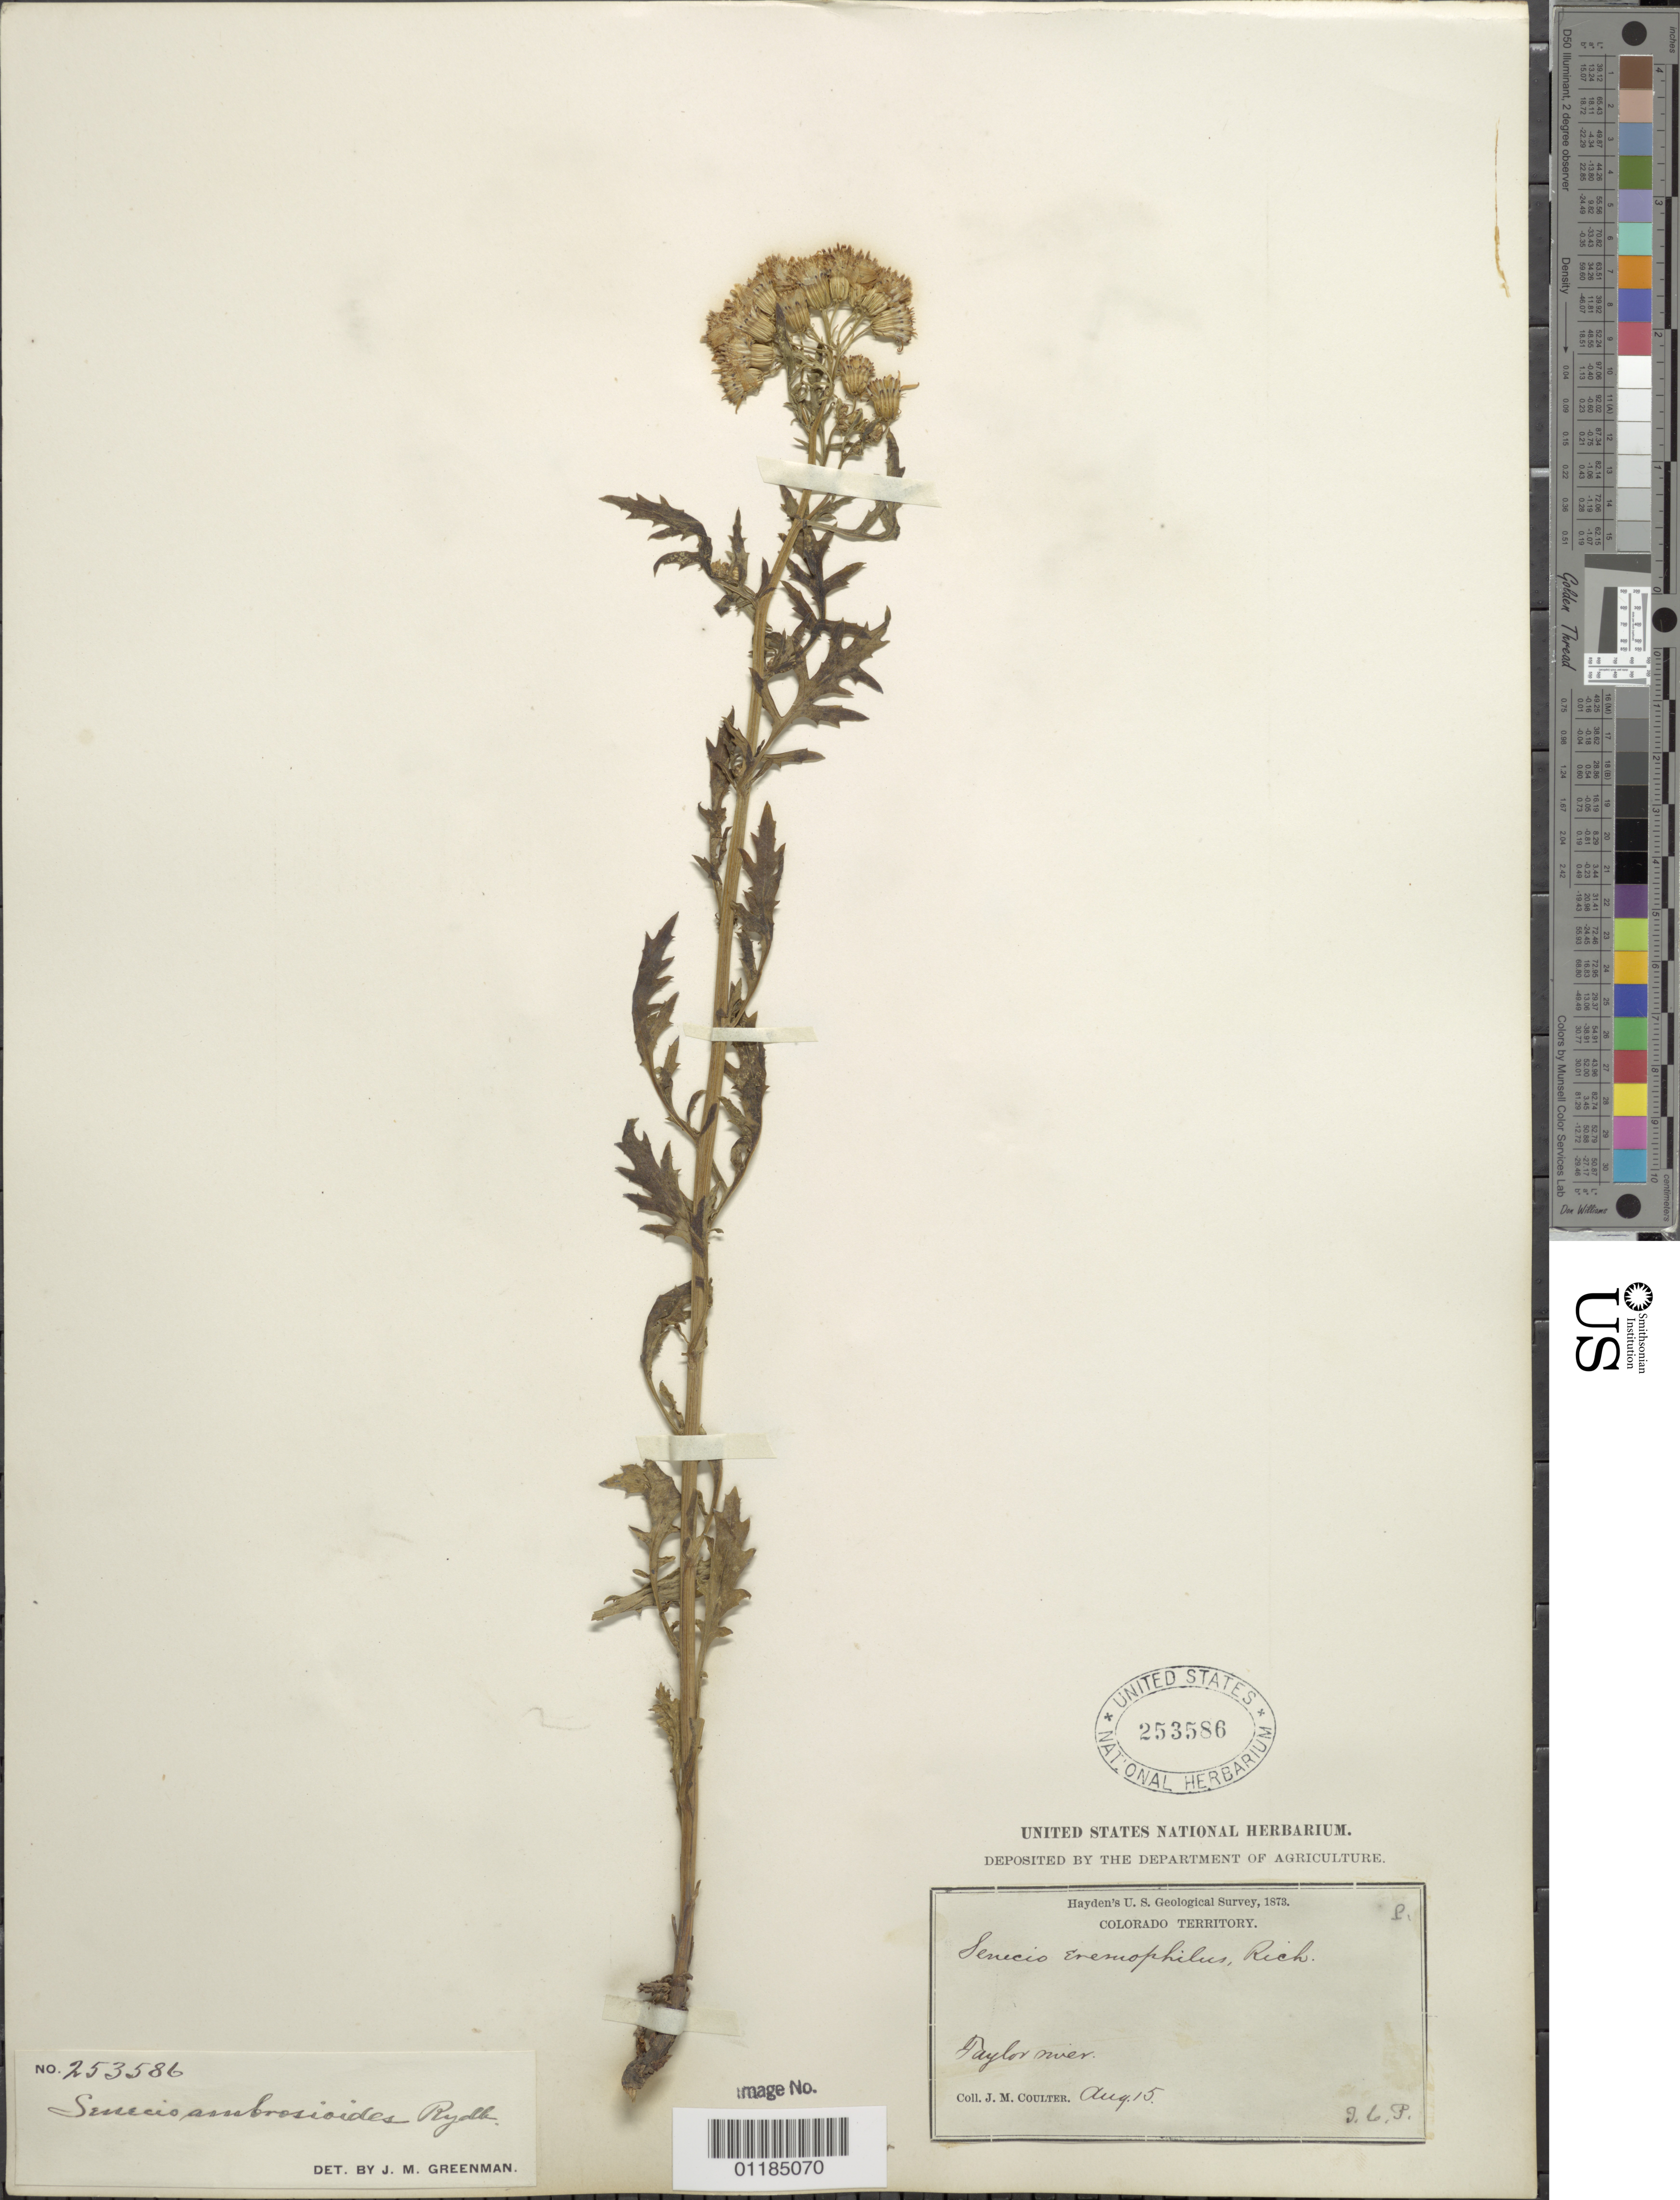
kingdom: Plantae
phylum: Tracheophyta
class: Magnoliopsida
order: Asterales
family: Asteraceae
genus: Senecio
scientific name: Senecio eremophilus var. kingii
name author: (Rydb.) Greenm.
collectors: J. M. Coulter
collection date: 1873-08-15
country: United States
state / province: Colorado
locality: Taylor River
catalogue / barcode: US 253586